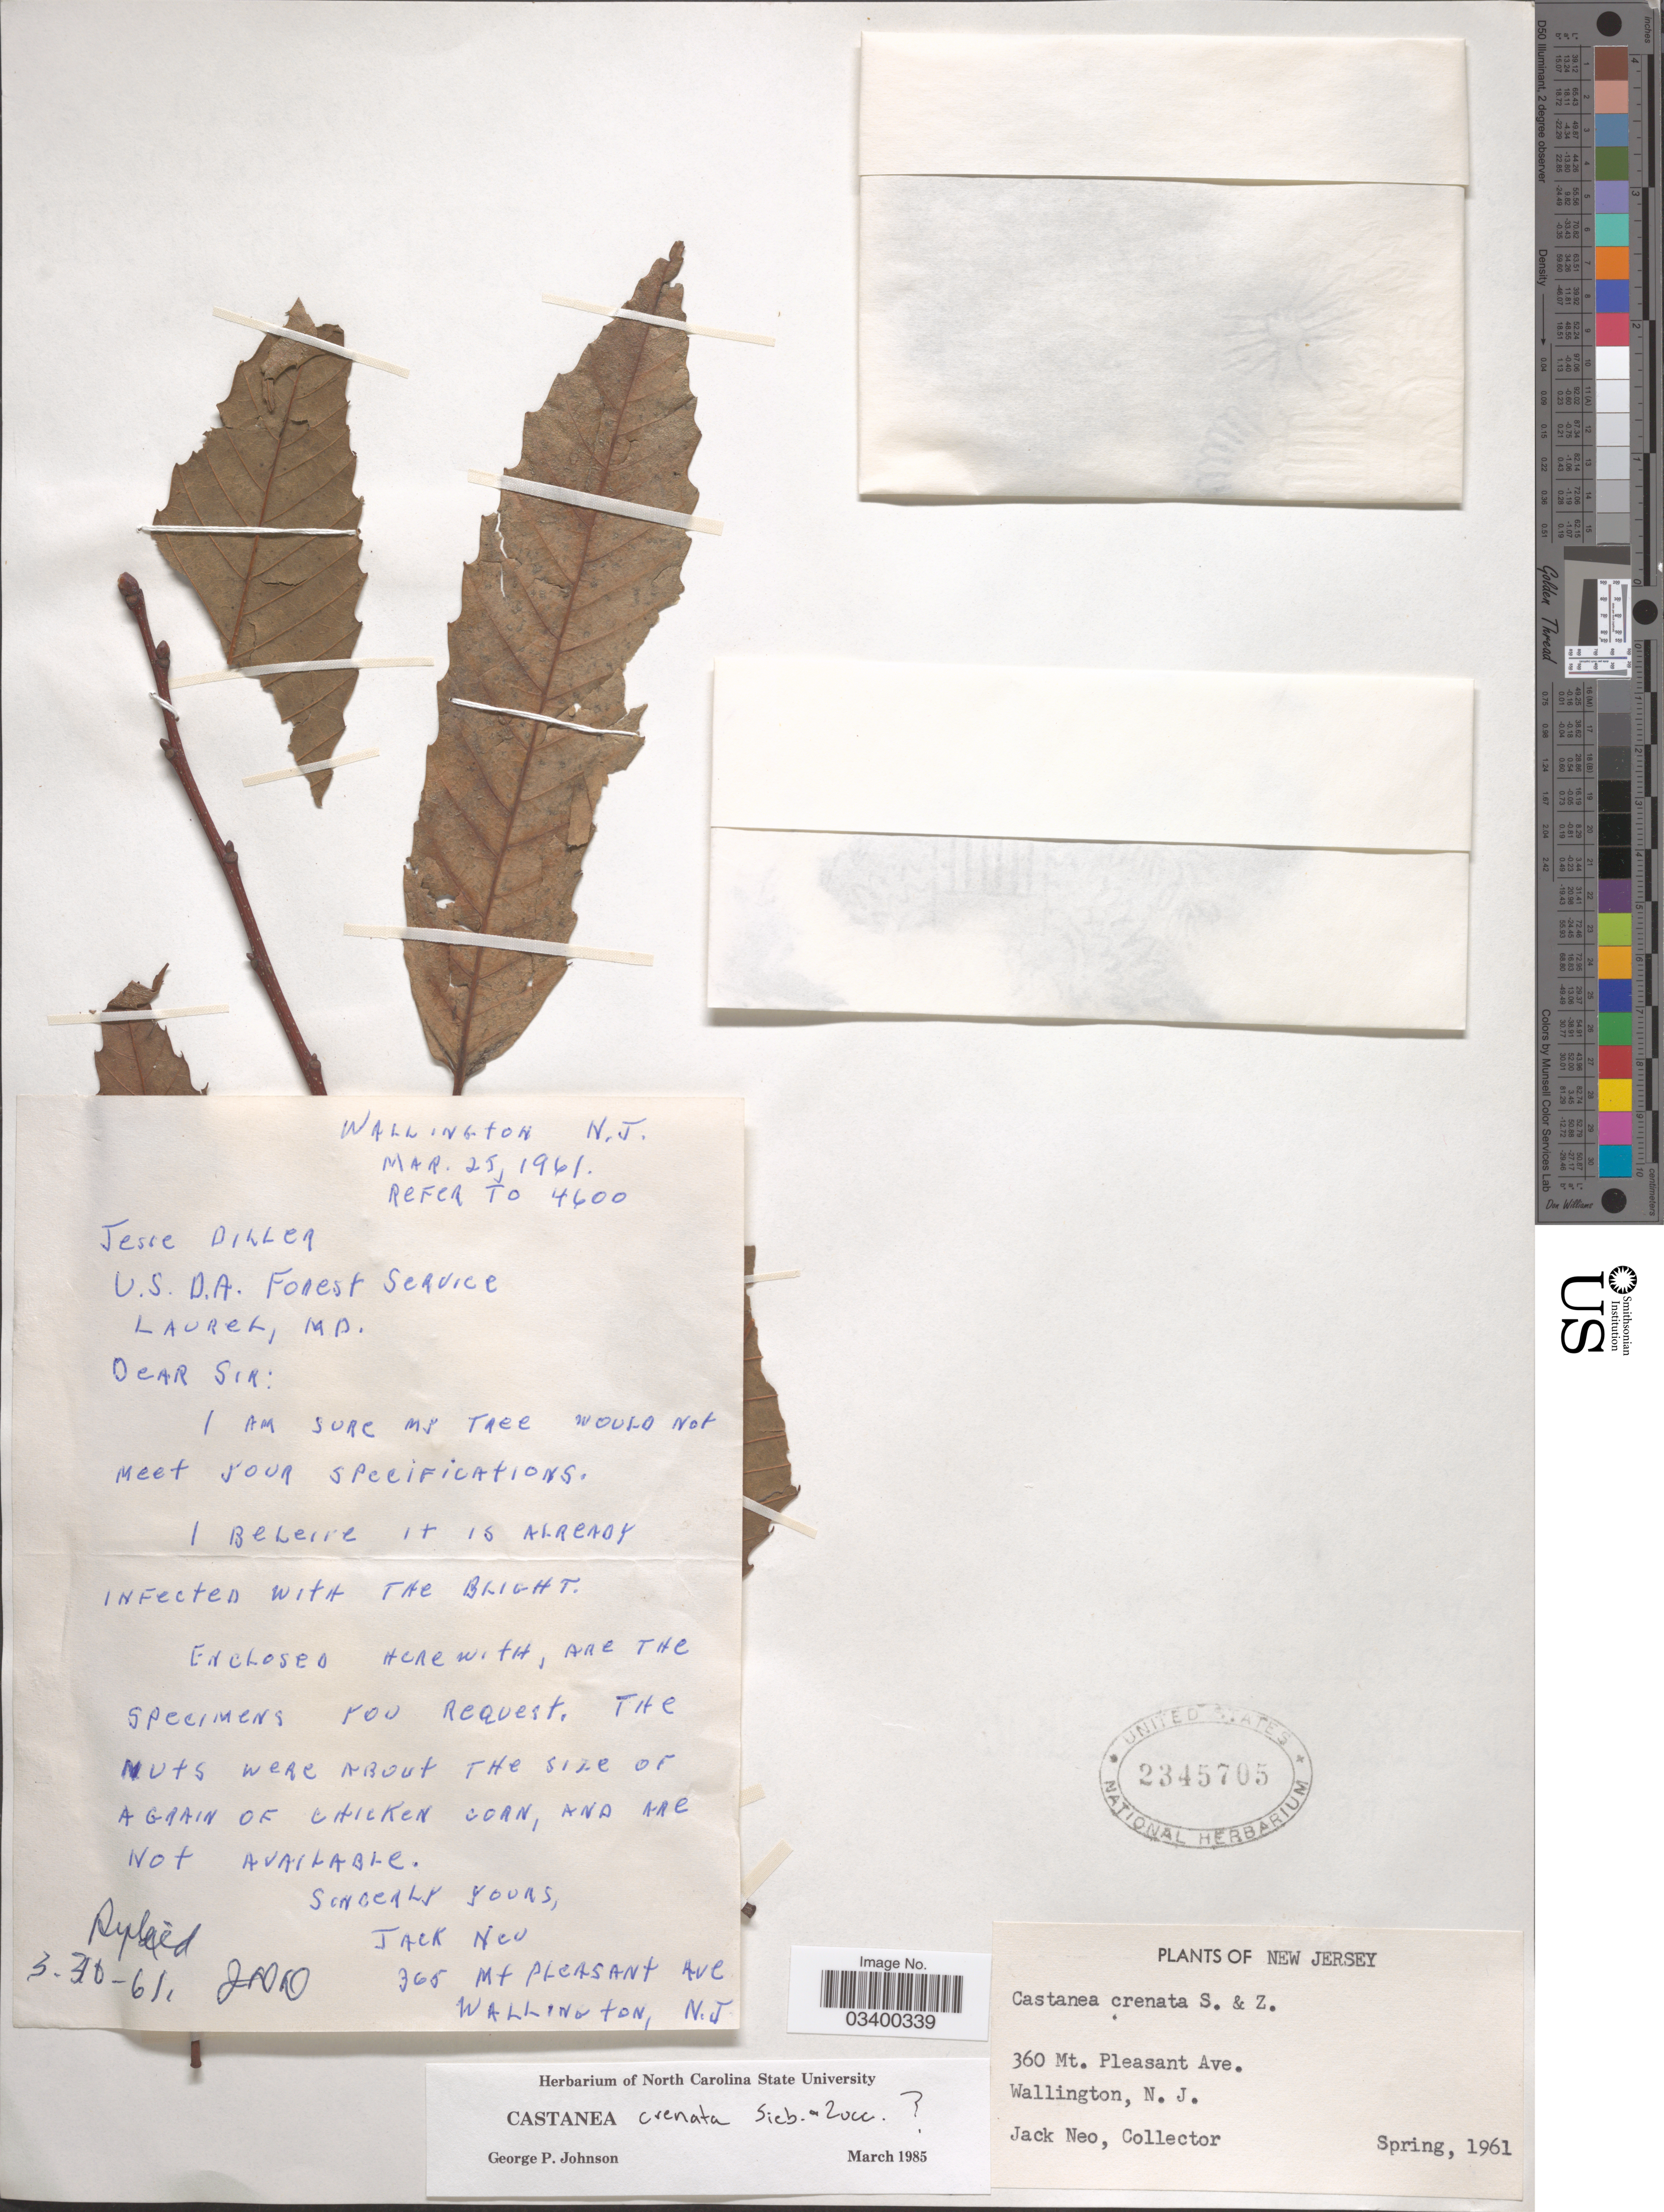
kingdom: Plantae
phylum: Tracheophyta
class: Magnoliopsida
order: Fagales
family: Fagaceae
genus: Castanea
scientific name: Castanea crenata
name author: Siebold & Zucc.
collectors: J. Neo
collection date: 1961-03-25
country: United States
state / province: New Jersey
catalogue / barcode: US 2345705